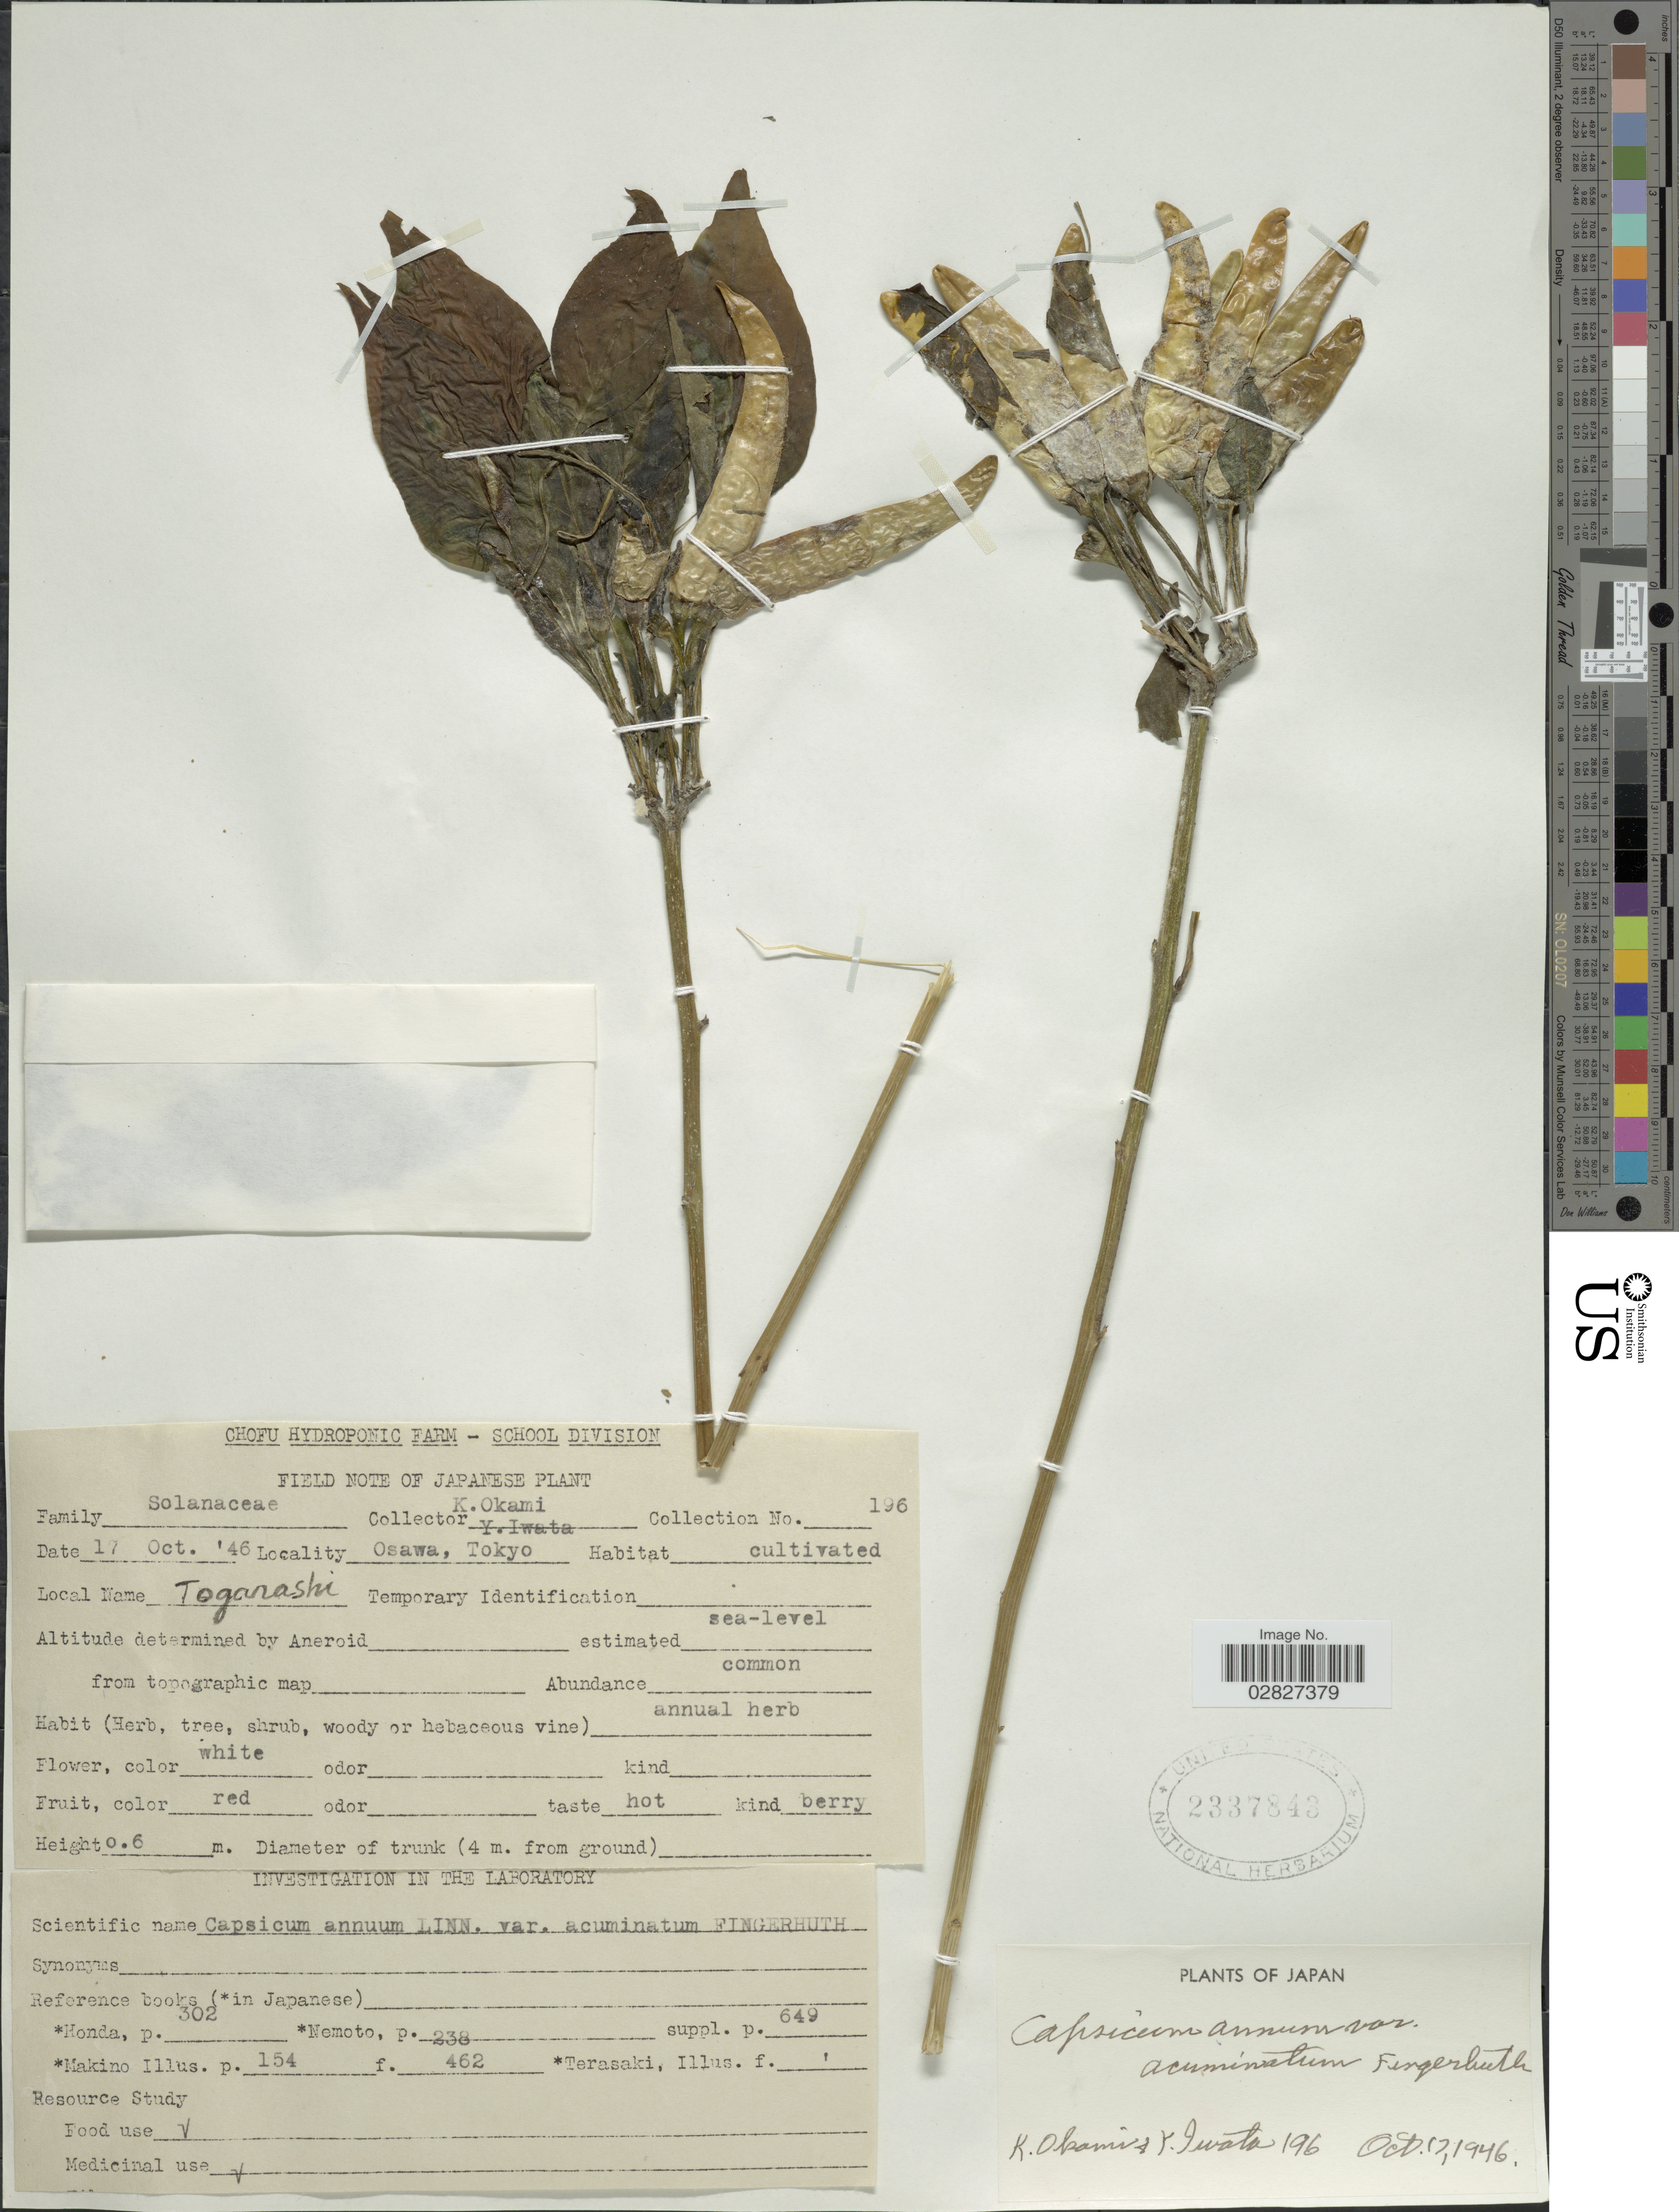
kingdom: Plantae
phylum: Tracheophyta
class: Magnoliopsida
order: Solanales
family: Solanaceae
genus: Capsicum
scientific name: Capsicum annuum 'Habanero'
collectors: K. Okami & Y. Iwata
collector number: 196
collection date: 1946-10-17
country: Japan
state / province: Tokyo, Federal City of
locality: Osawa, Tokyo.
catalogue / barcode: US 2337843